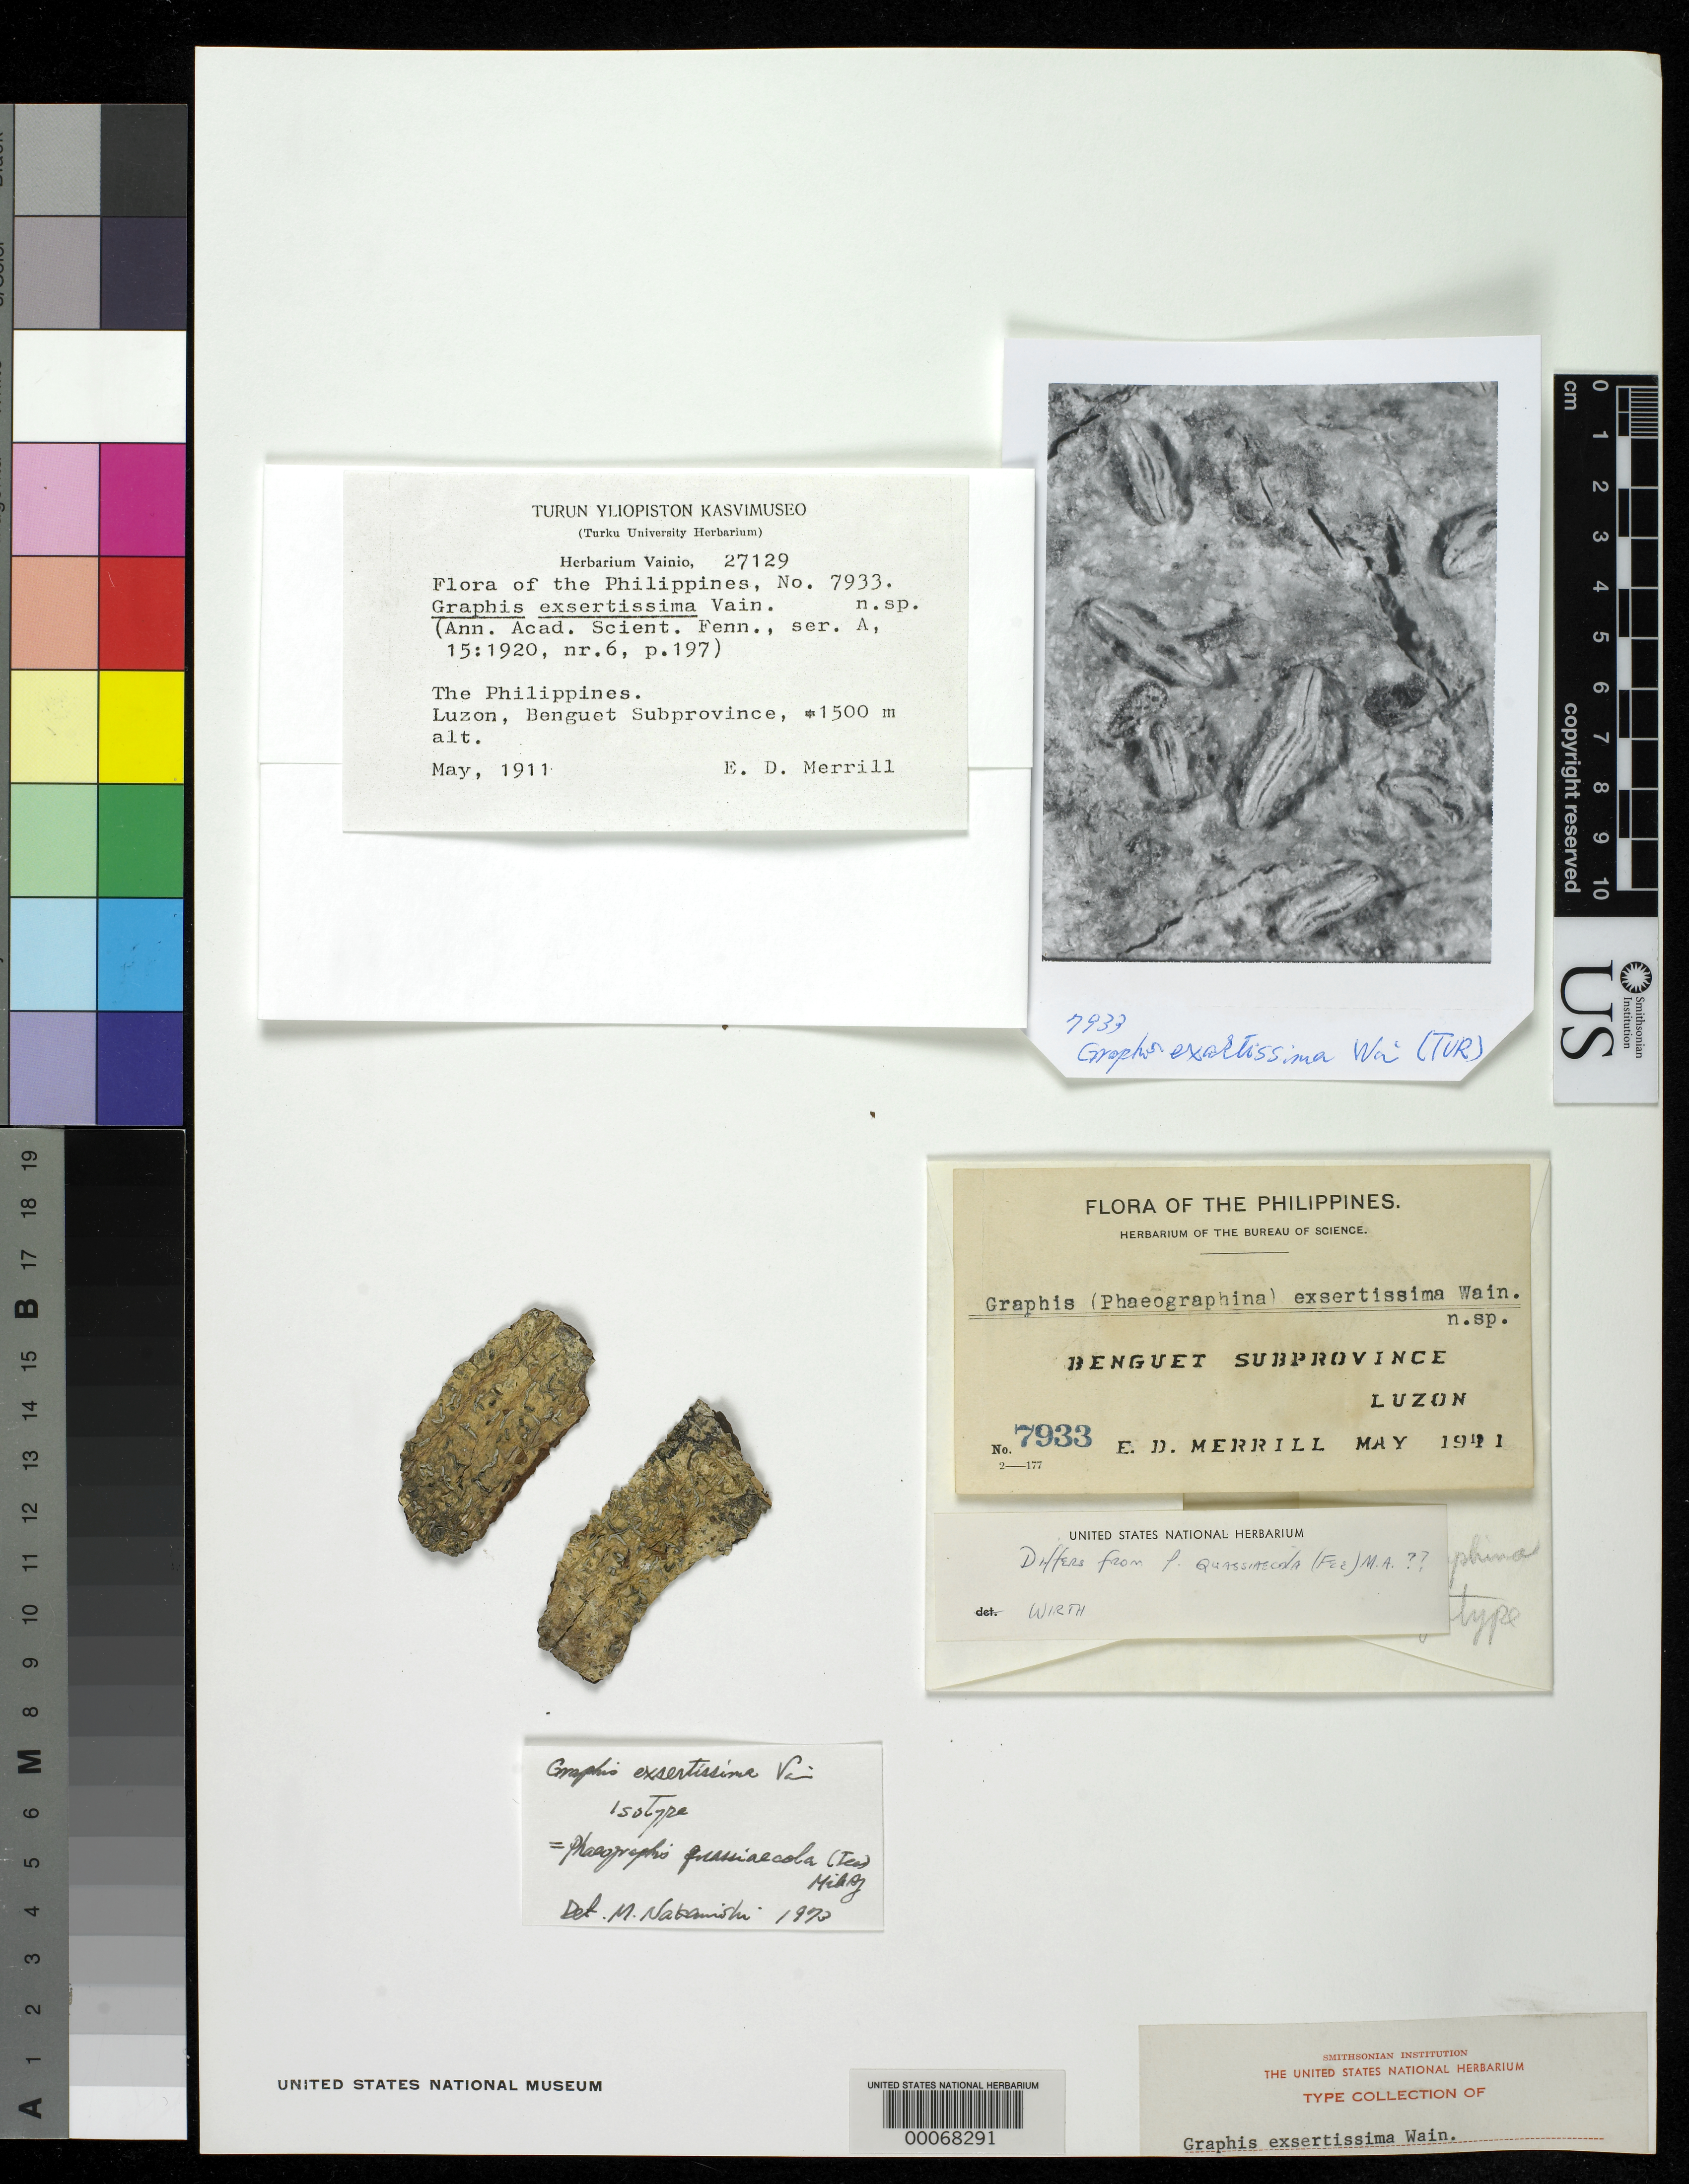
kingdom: Fungi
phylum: Ascomycota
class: Lecanoromycetes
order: Ostropales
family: Graphidaceae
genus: Graphis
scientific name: Graphis exsertissima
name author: Vain.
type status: Isosyntype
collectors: E. D. Merrill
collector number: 7933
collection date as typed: May 1911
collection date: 1911-05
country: Philippines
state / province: Cordillera (Administrative Region)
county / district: Benguet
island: Luzon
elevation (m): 1500